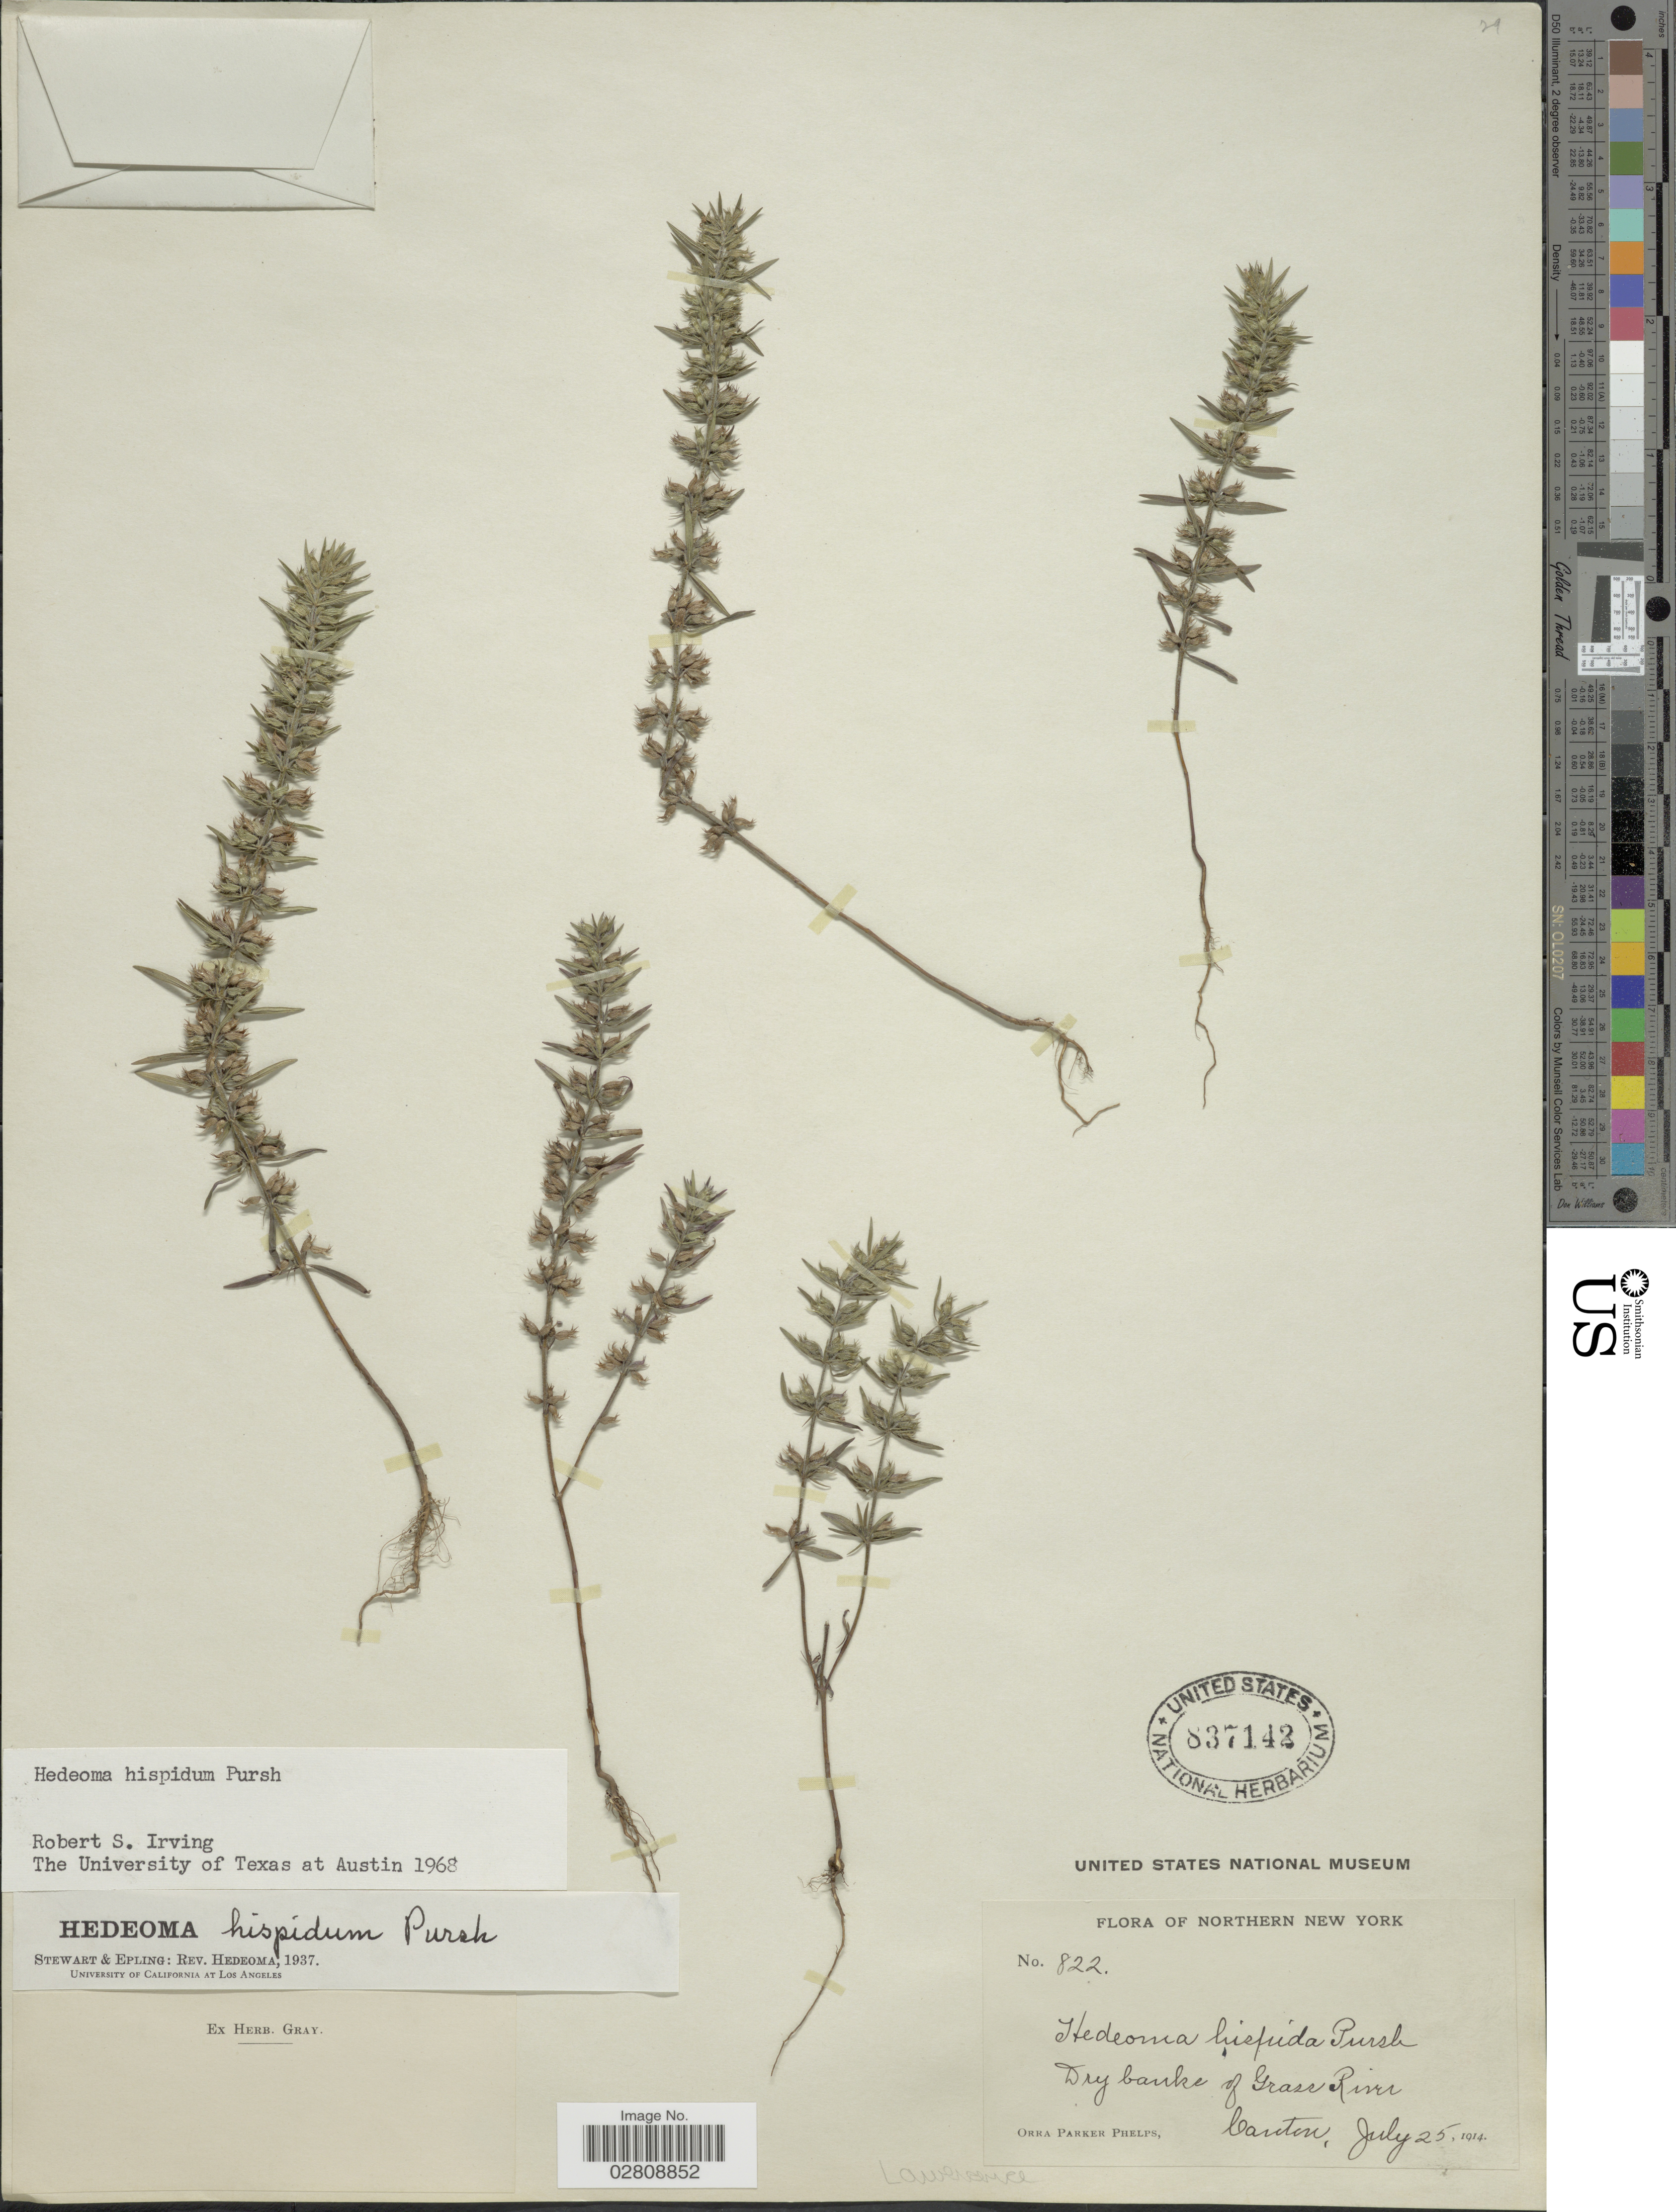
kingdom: Plantae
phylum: Tracheophyta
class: Magnoliopsida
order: Lamiales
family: Lamiaceae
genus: Hedeoma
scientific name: Hedeoma hispida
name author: Pursh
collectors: O. P. Phelps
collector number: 822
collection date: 1914-07-25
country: United States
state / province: New York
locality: Northern New York. Dry banks of Grass River, Canton, Lawrence.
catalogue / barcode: US 837142